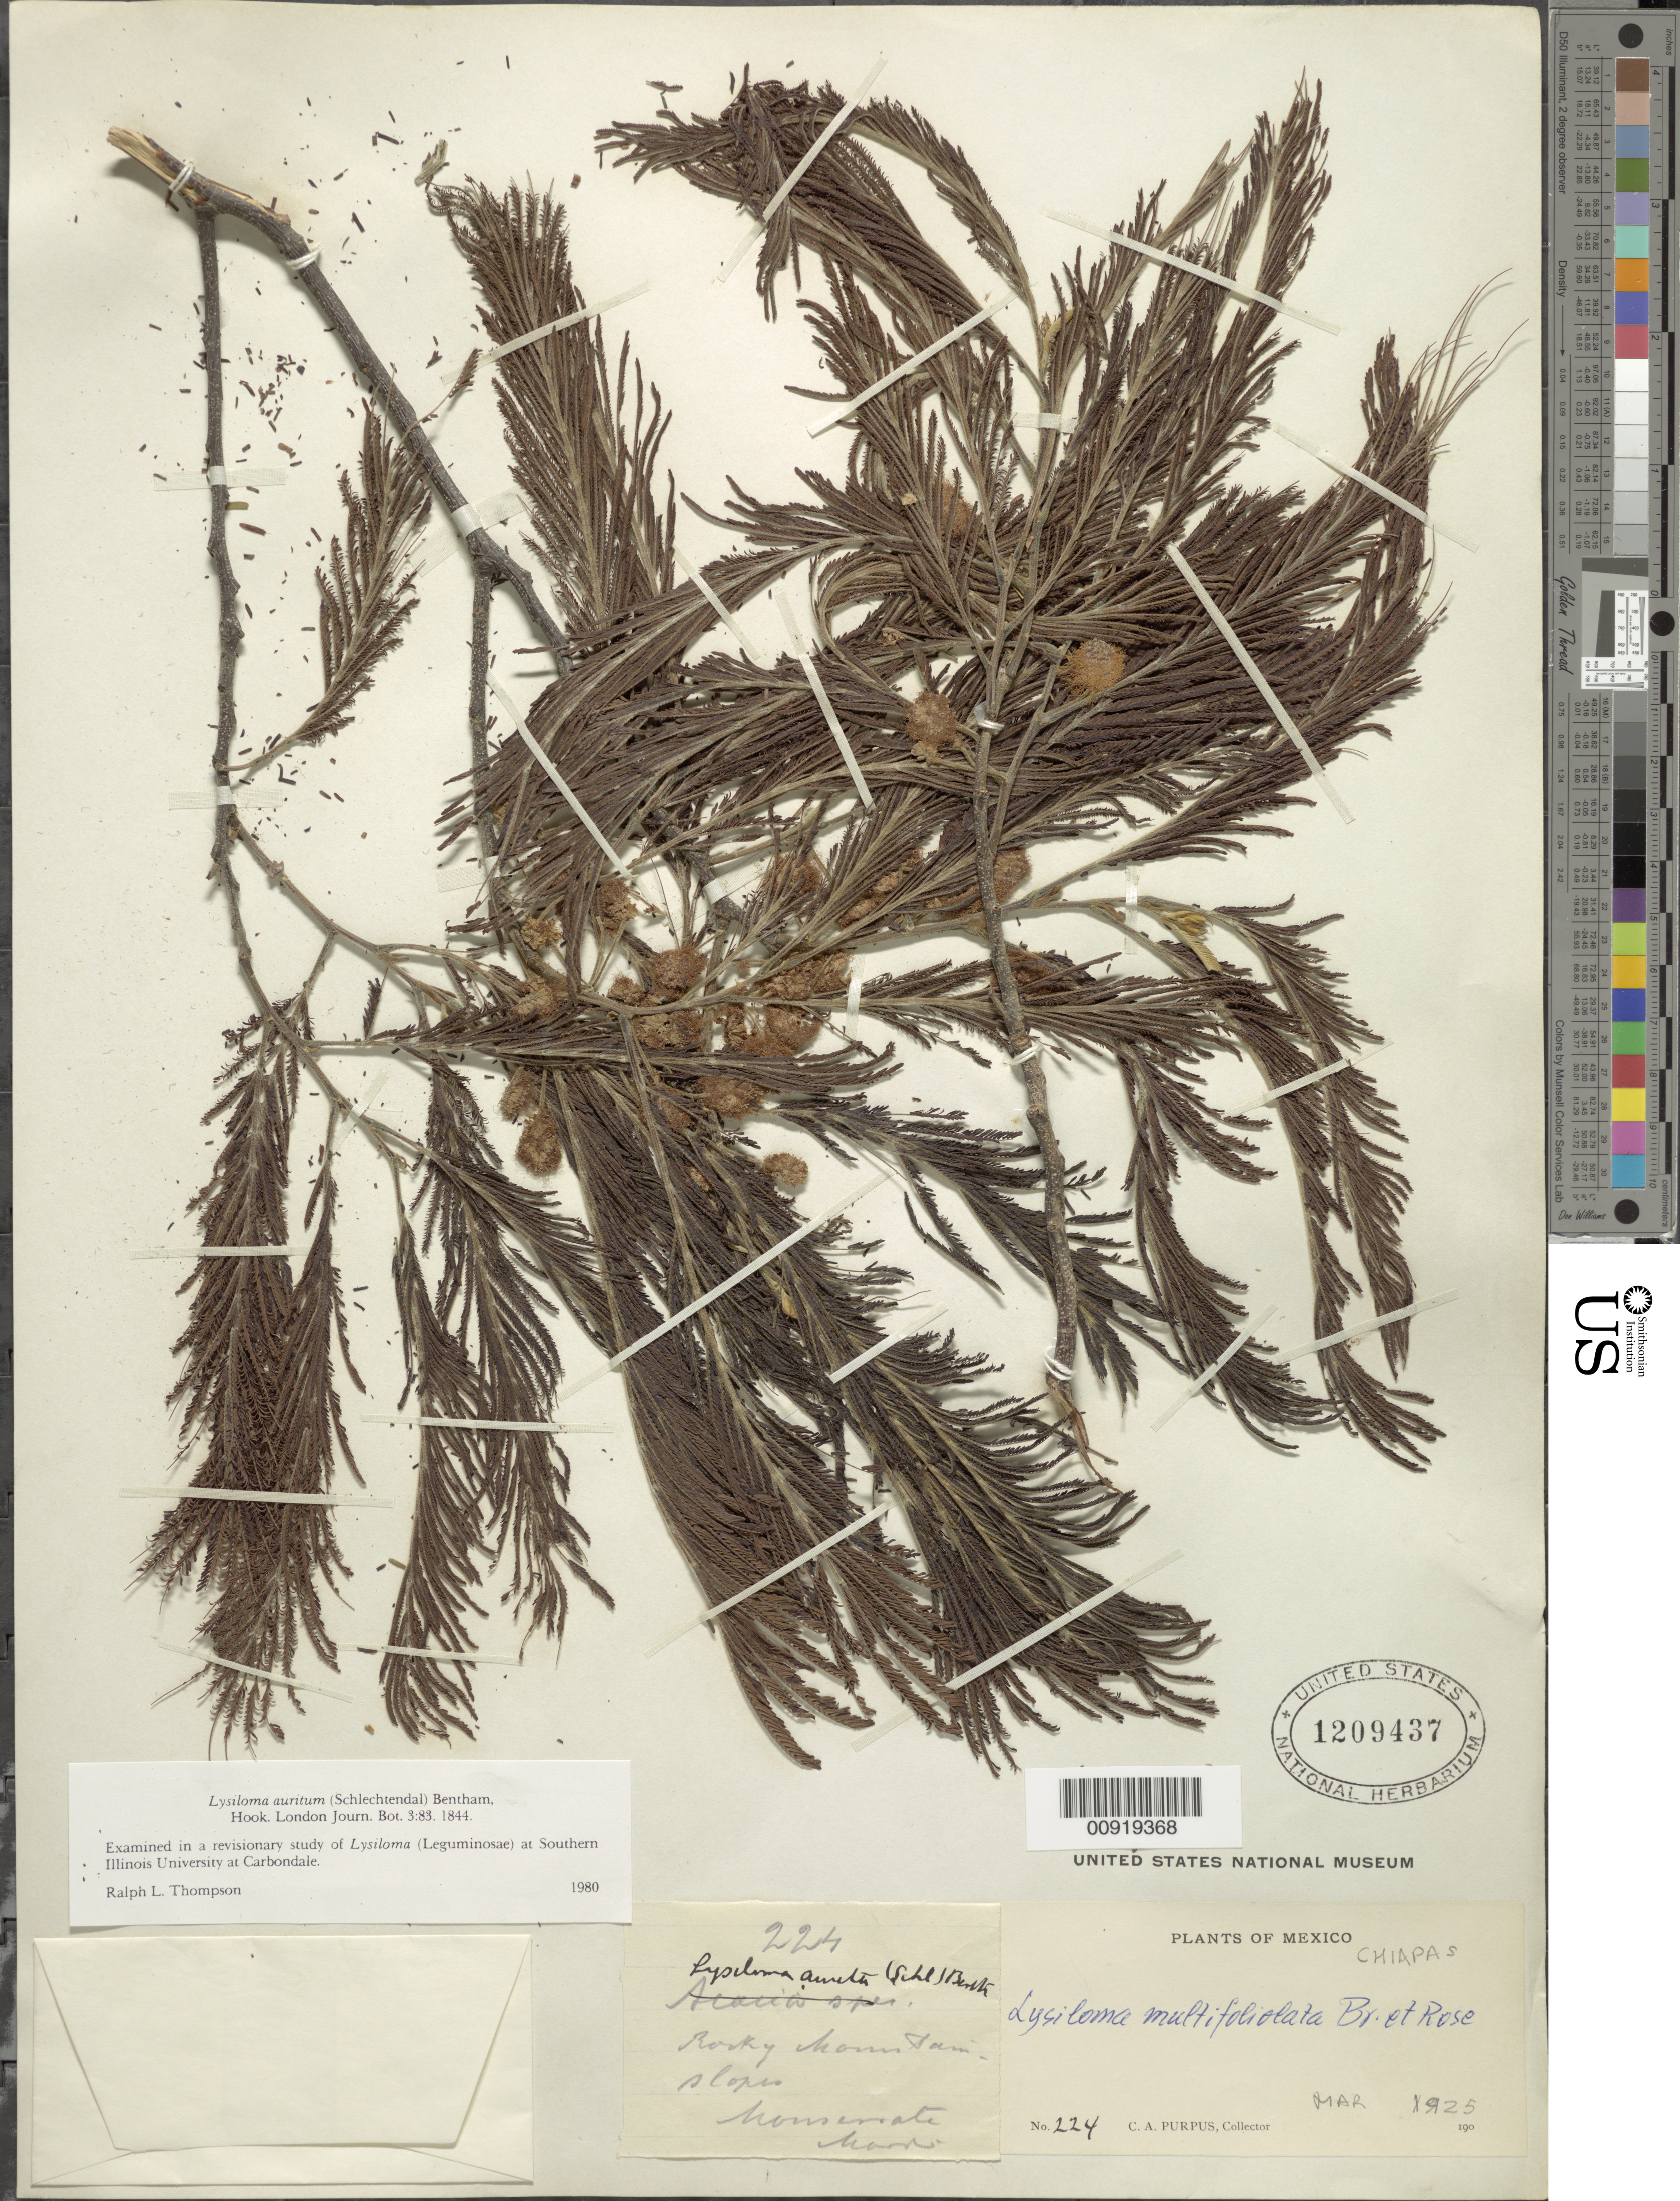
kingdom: Plantae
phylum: Tracheophyta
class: Magnoliopsida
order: Fabales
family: Fabaceae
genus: Lysiloma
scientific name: Lysiloma auritum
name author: (Schltdl.) Benth.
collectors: C. A. Purpus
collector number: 224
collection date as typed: May 1925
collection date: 1925-05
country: Mexico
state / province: Chiapas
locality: Monserrate.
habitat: Rocky mountain slopes.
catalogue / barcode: US 1209437